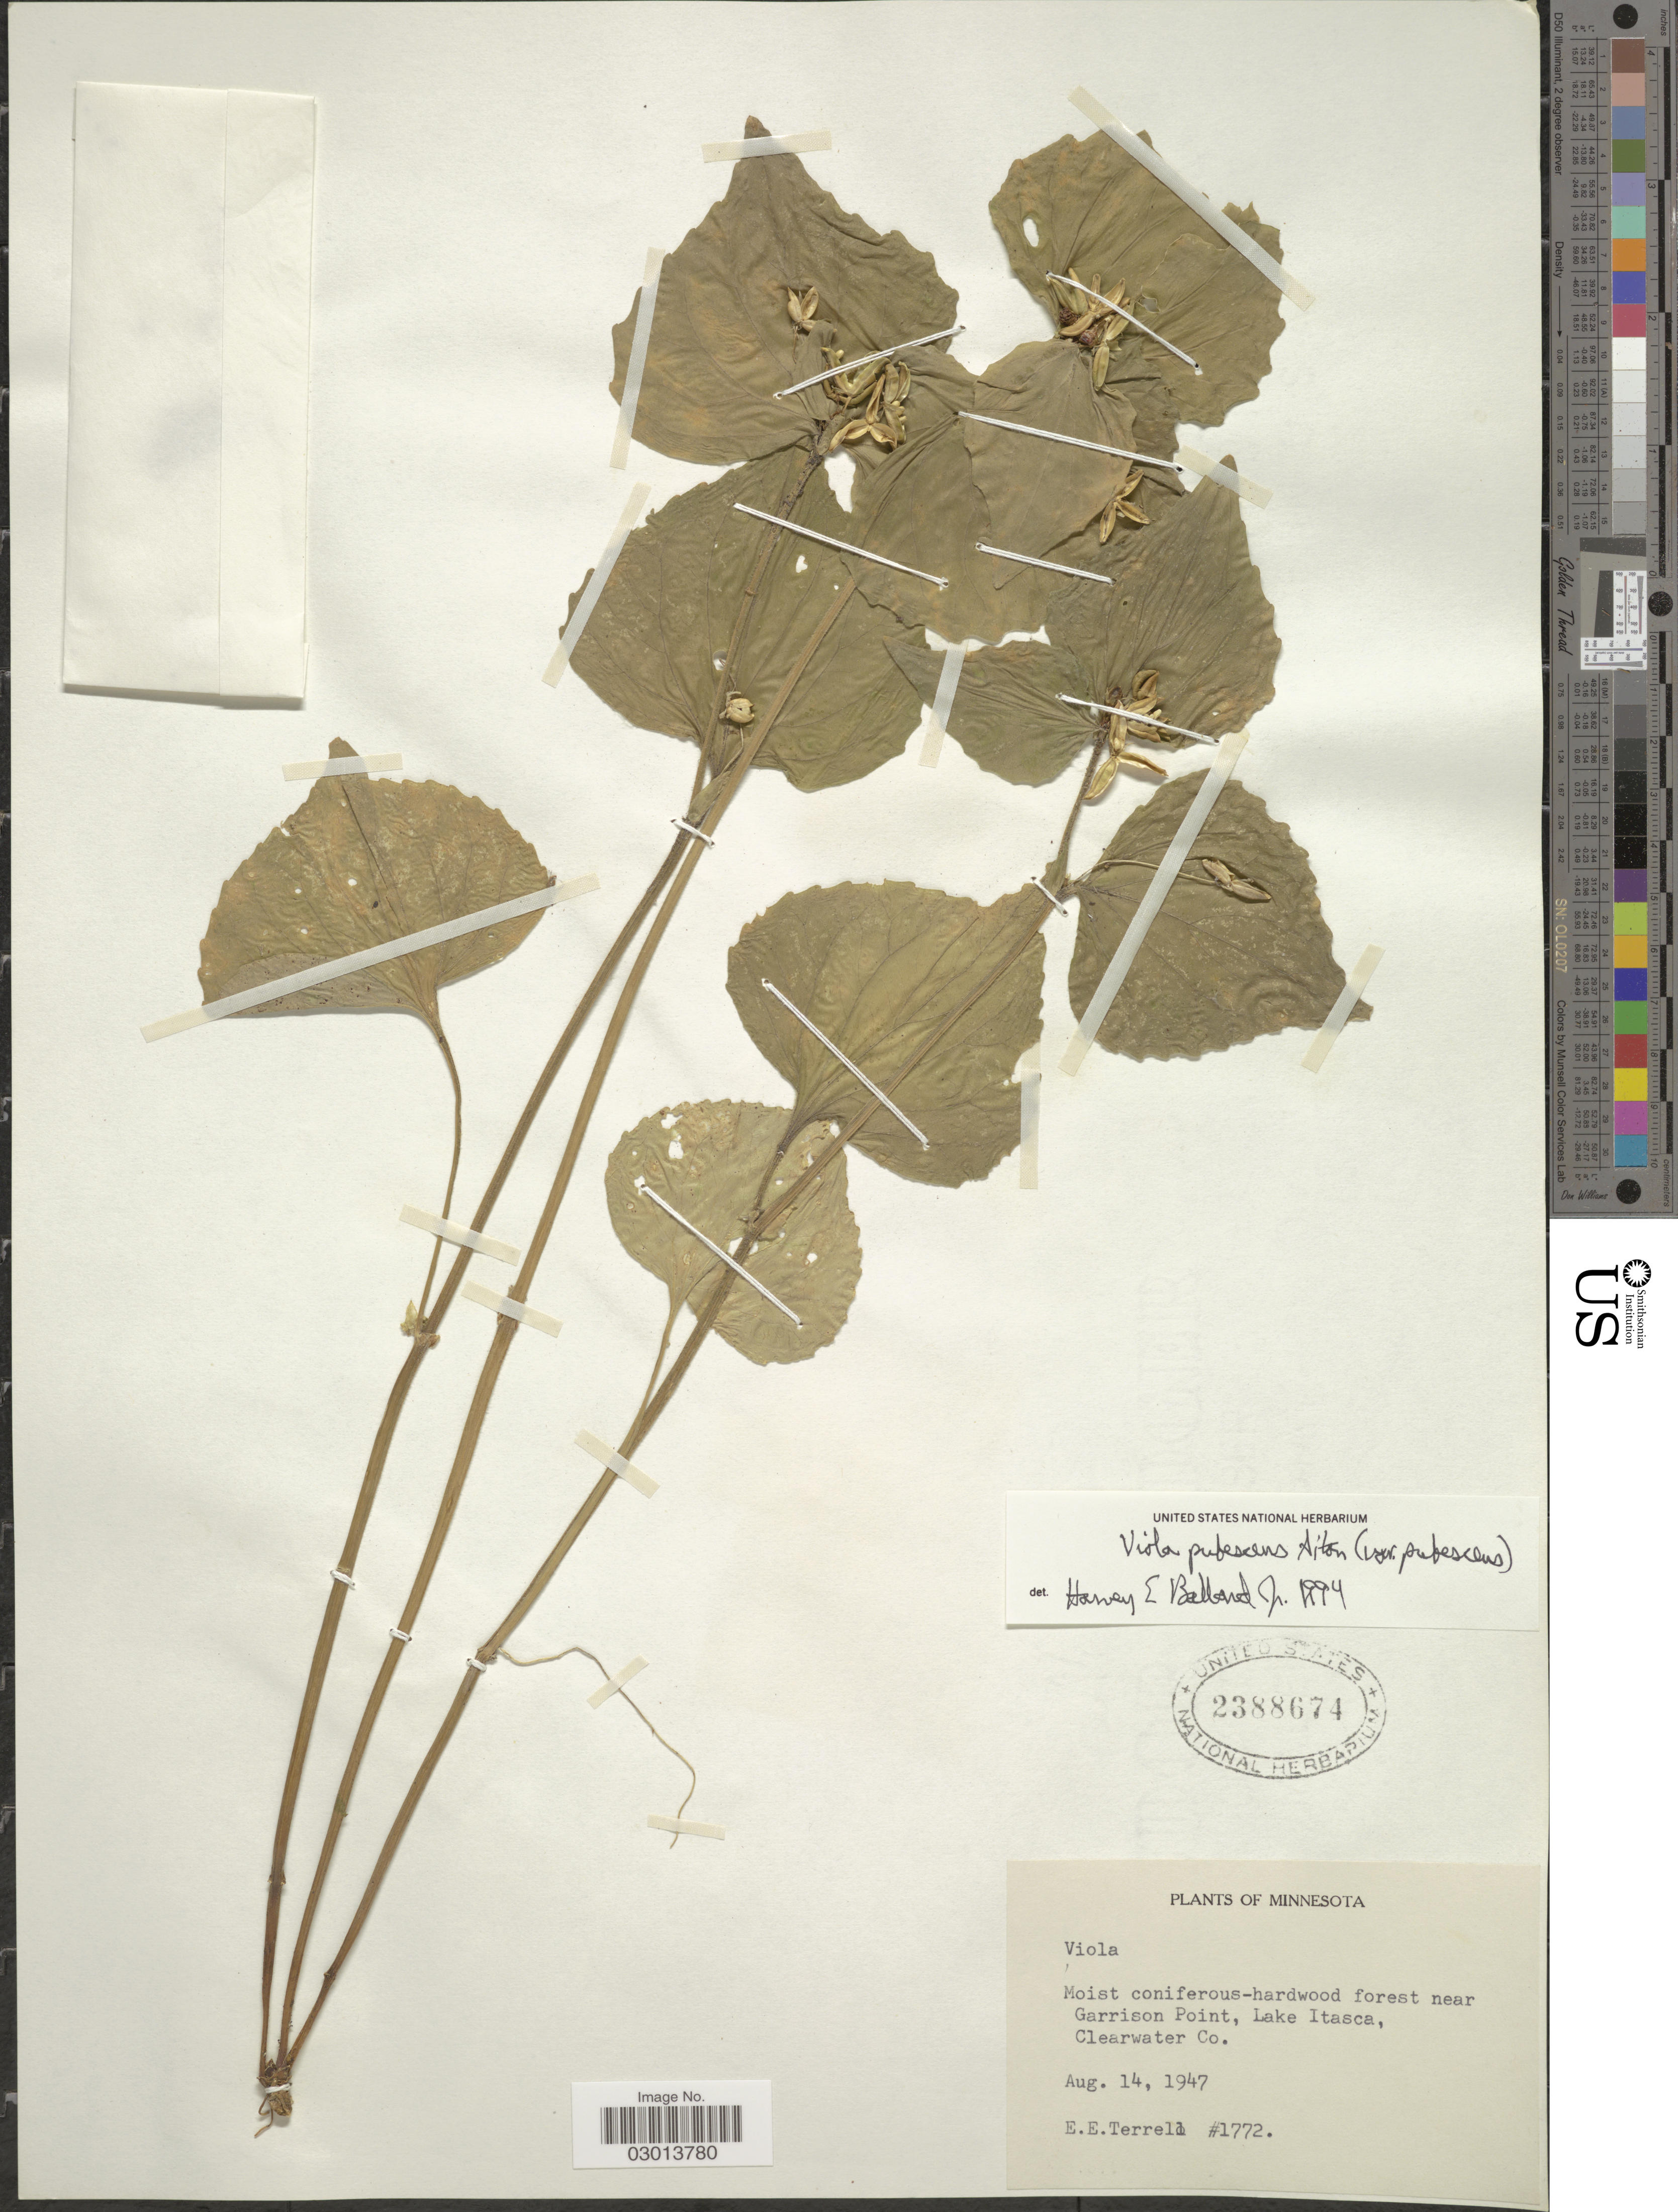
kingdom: Plantae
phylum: Tracheophyta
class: Magnoliopsida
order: Malpighiales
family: Violaceae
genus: Viola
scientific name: Viola pubescens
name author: Aiton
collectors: E. E. Terrell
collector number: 1772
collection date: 1947-08-14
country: United States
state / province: Minnesota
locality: Moist coniferous-hardwood forest near Garrison Point, Lake Itasca, Clearwater Co.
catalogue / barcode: US 2388674